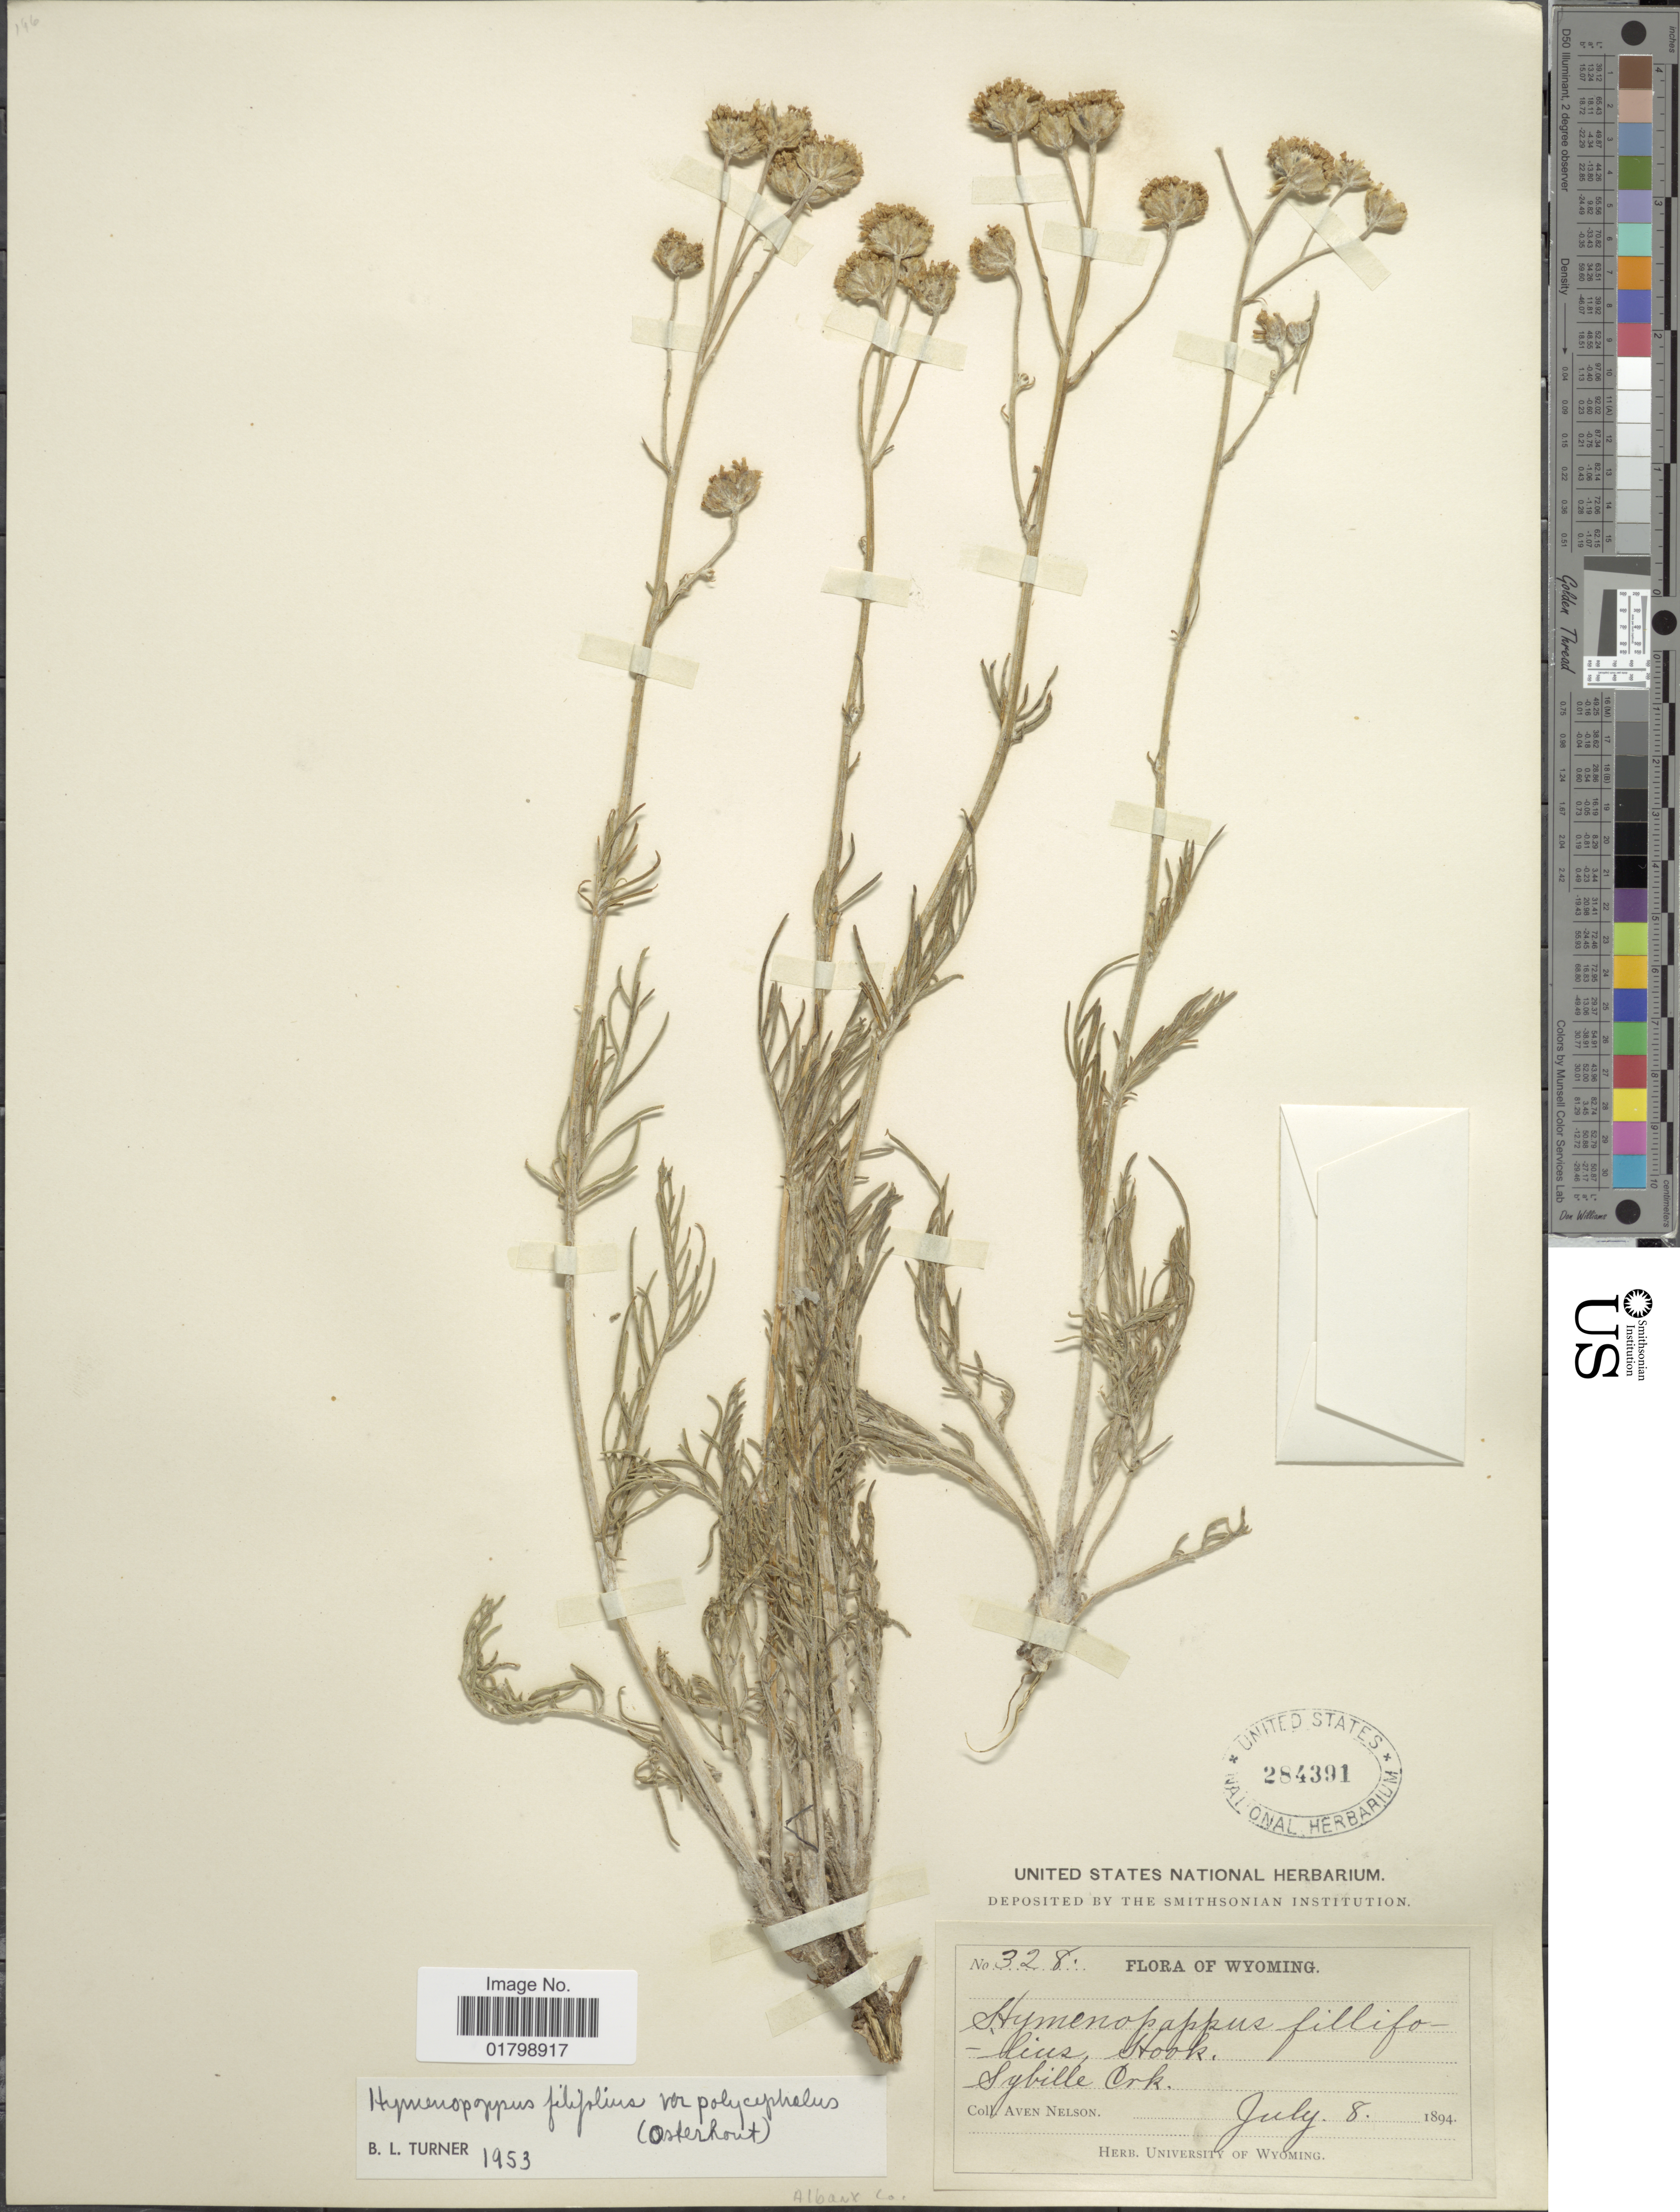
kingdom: Plantae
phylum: Tracheophyta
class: Magnoliopsida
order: Asterales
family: Asteraceae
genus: Hymenopappus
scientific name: Hymenopappus filifolius var. polycephalus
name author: (Osterh.) B.L. Turner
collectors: A. Nelson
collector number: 328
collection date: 1894-07-08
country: United States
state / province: Wyoming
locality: Sybille Crk., Albanx Co.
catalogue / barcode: US 284391